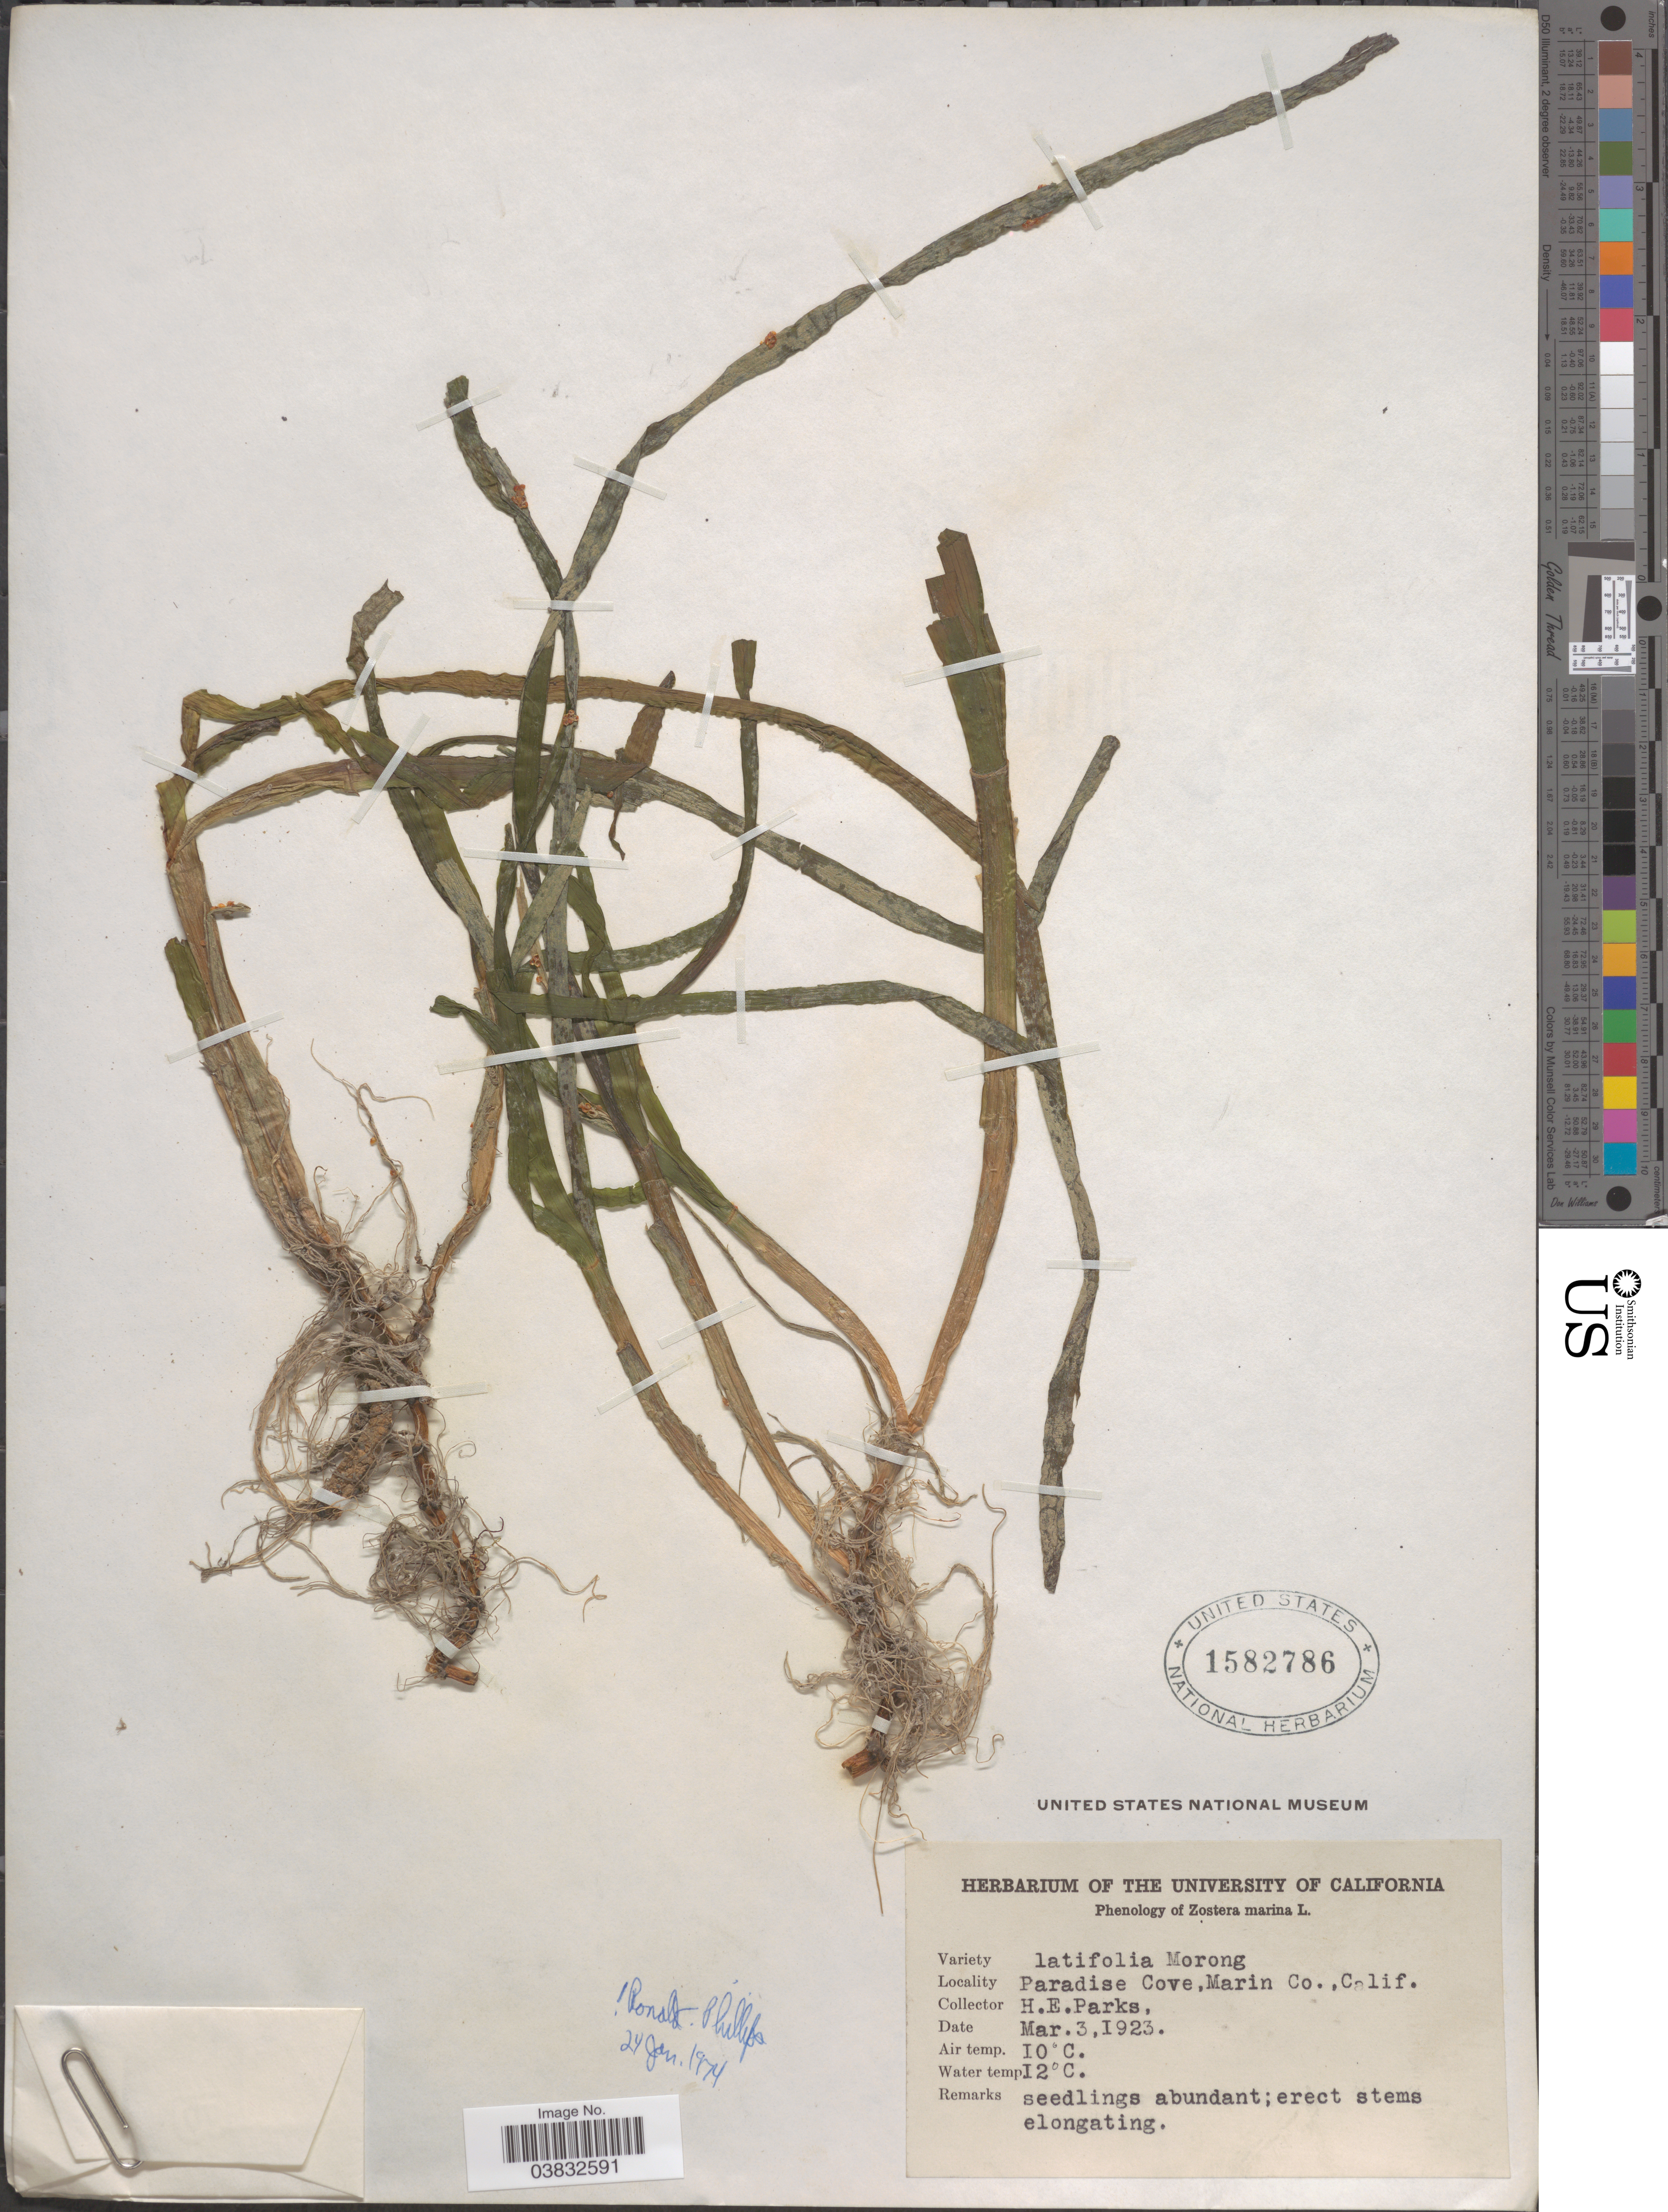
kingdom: Plantae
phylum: Tracheophyta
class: Liliopsida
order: Alismatales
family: Zosteraceae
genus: Zostera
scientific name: Zostera marina var. latifolia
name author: L.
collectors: H. E. Parks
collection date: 1923-03-03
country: United States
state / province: California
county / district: Marin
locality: Paradise Cove, Marin Co.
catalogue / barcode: US 1582786